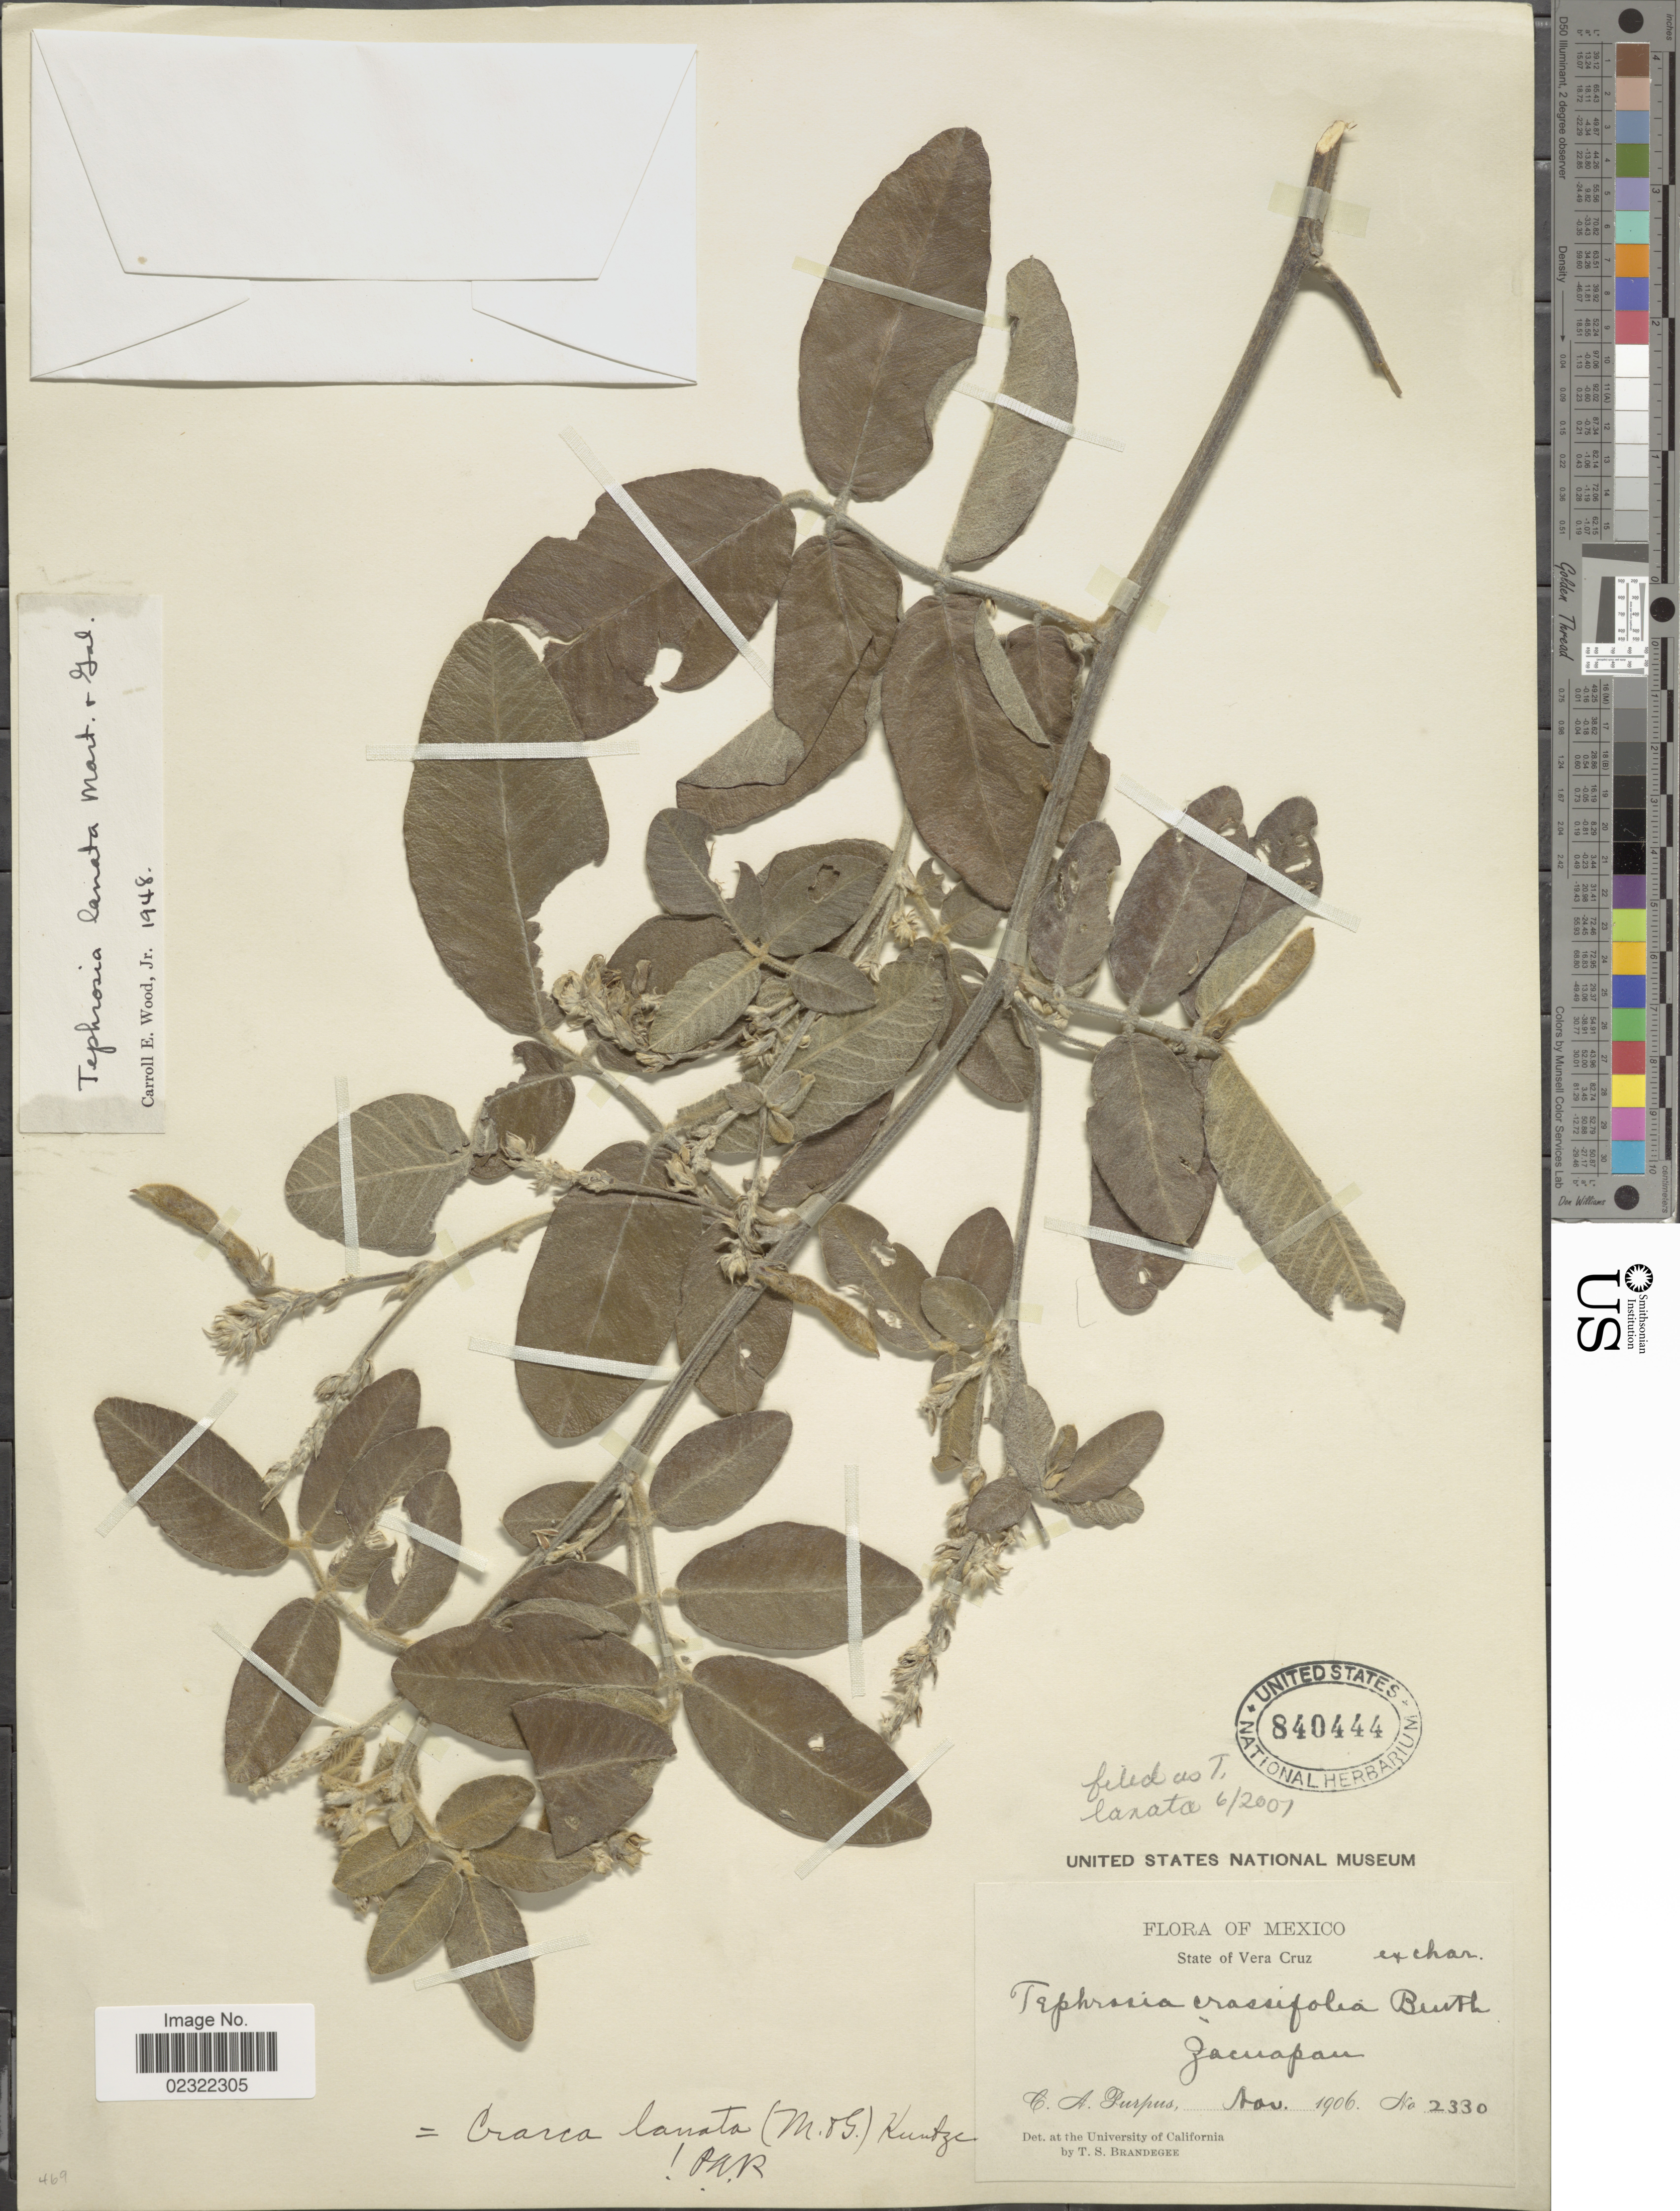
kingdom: Plantae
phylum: Tracheophyta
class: Magnoliopsida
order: Fabales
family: Fabaceae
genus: Tephrosia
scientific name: Tephrosia lanata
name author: M. Martens & Galeotti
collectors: C. A. Purpus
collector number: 2330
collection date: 1906-11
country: Mexico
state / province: Veracruz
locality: Mexico, State of Vera Cruz. Zacuapan.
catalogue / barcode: US 840444